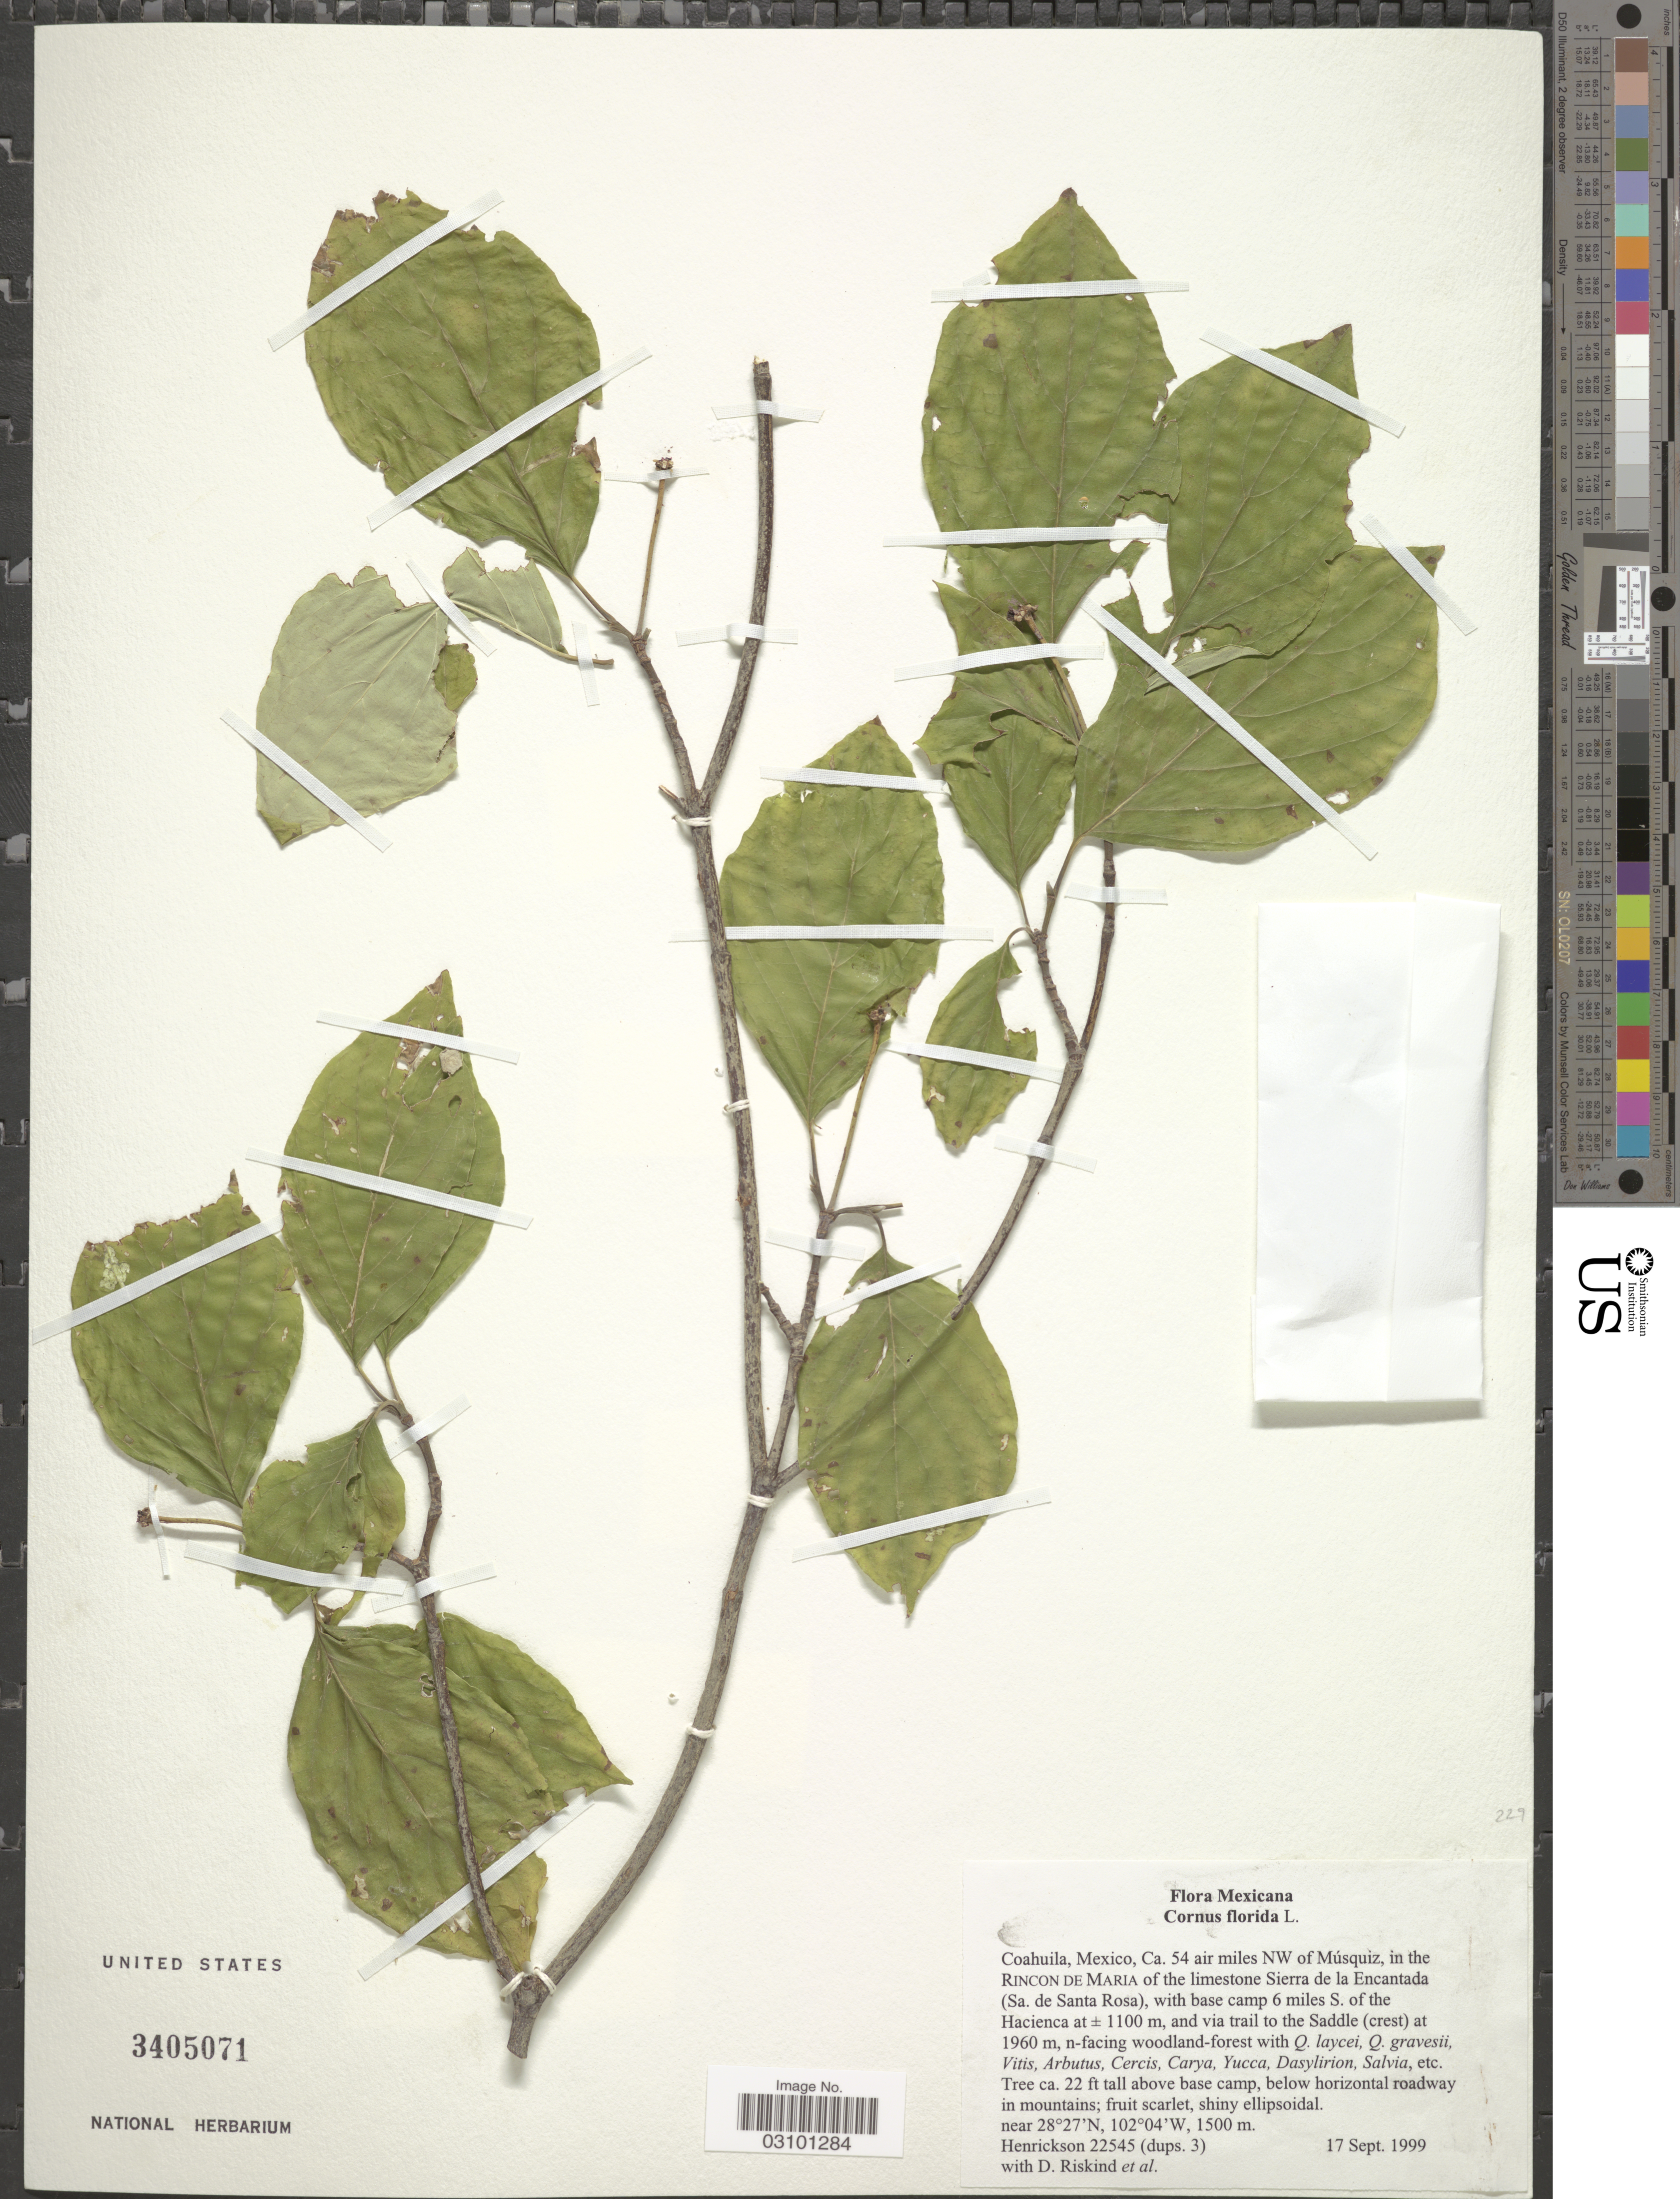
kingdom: Plantae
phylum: Tracheophyta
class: Magnoliopsida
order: Cornales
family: Cornaceae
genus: Cornus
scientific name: Cornus florida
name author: L.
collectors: -. Henrickson, D. Riskind & et al.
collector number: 22545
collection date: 1999-09-17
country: Mexico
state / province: Coahuila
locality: Ca. 54 air miles NW of Músquiz, in the Rincon de Maria of the limestone Sierra de la Encantada (Sa. de Santa Rosa), with base camp 6 miles S. of the Hacienca., and via trail to the Saddle (crest).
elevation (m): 1500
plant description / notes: Fruit temporarily sampled for micro-CT scanning.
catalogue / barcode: US 3405071